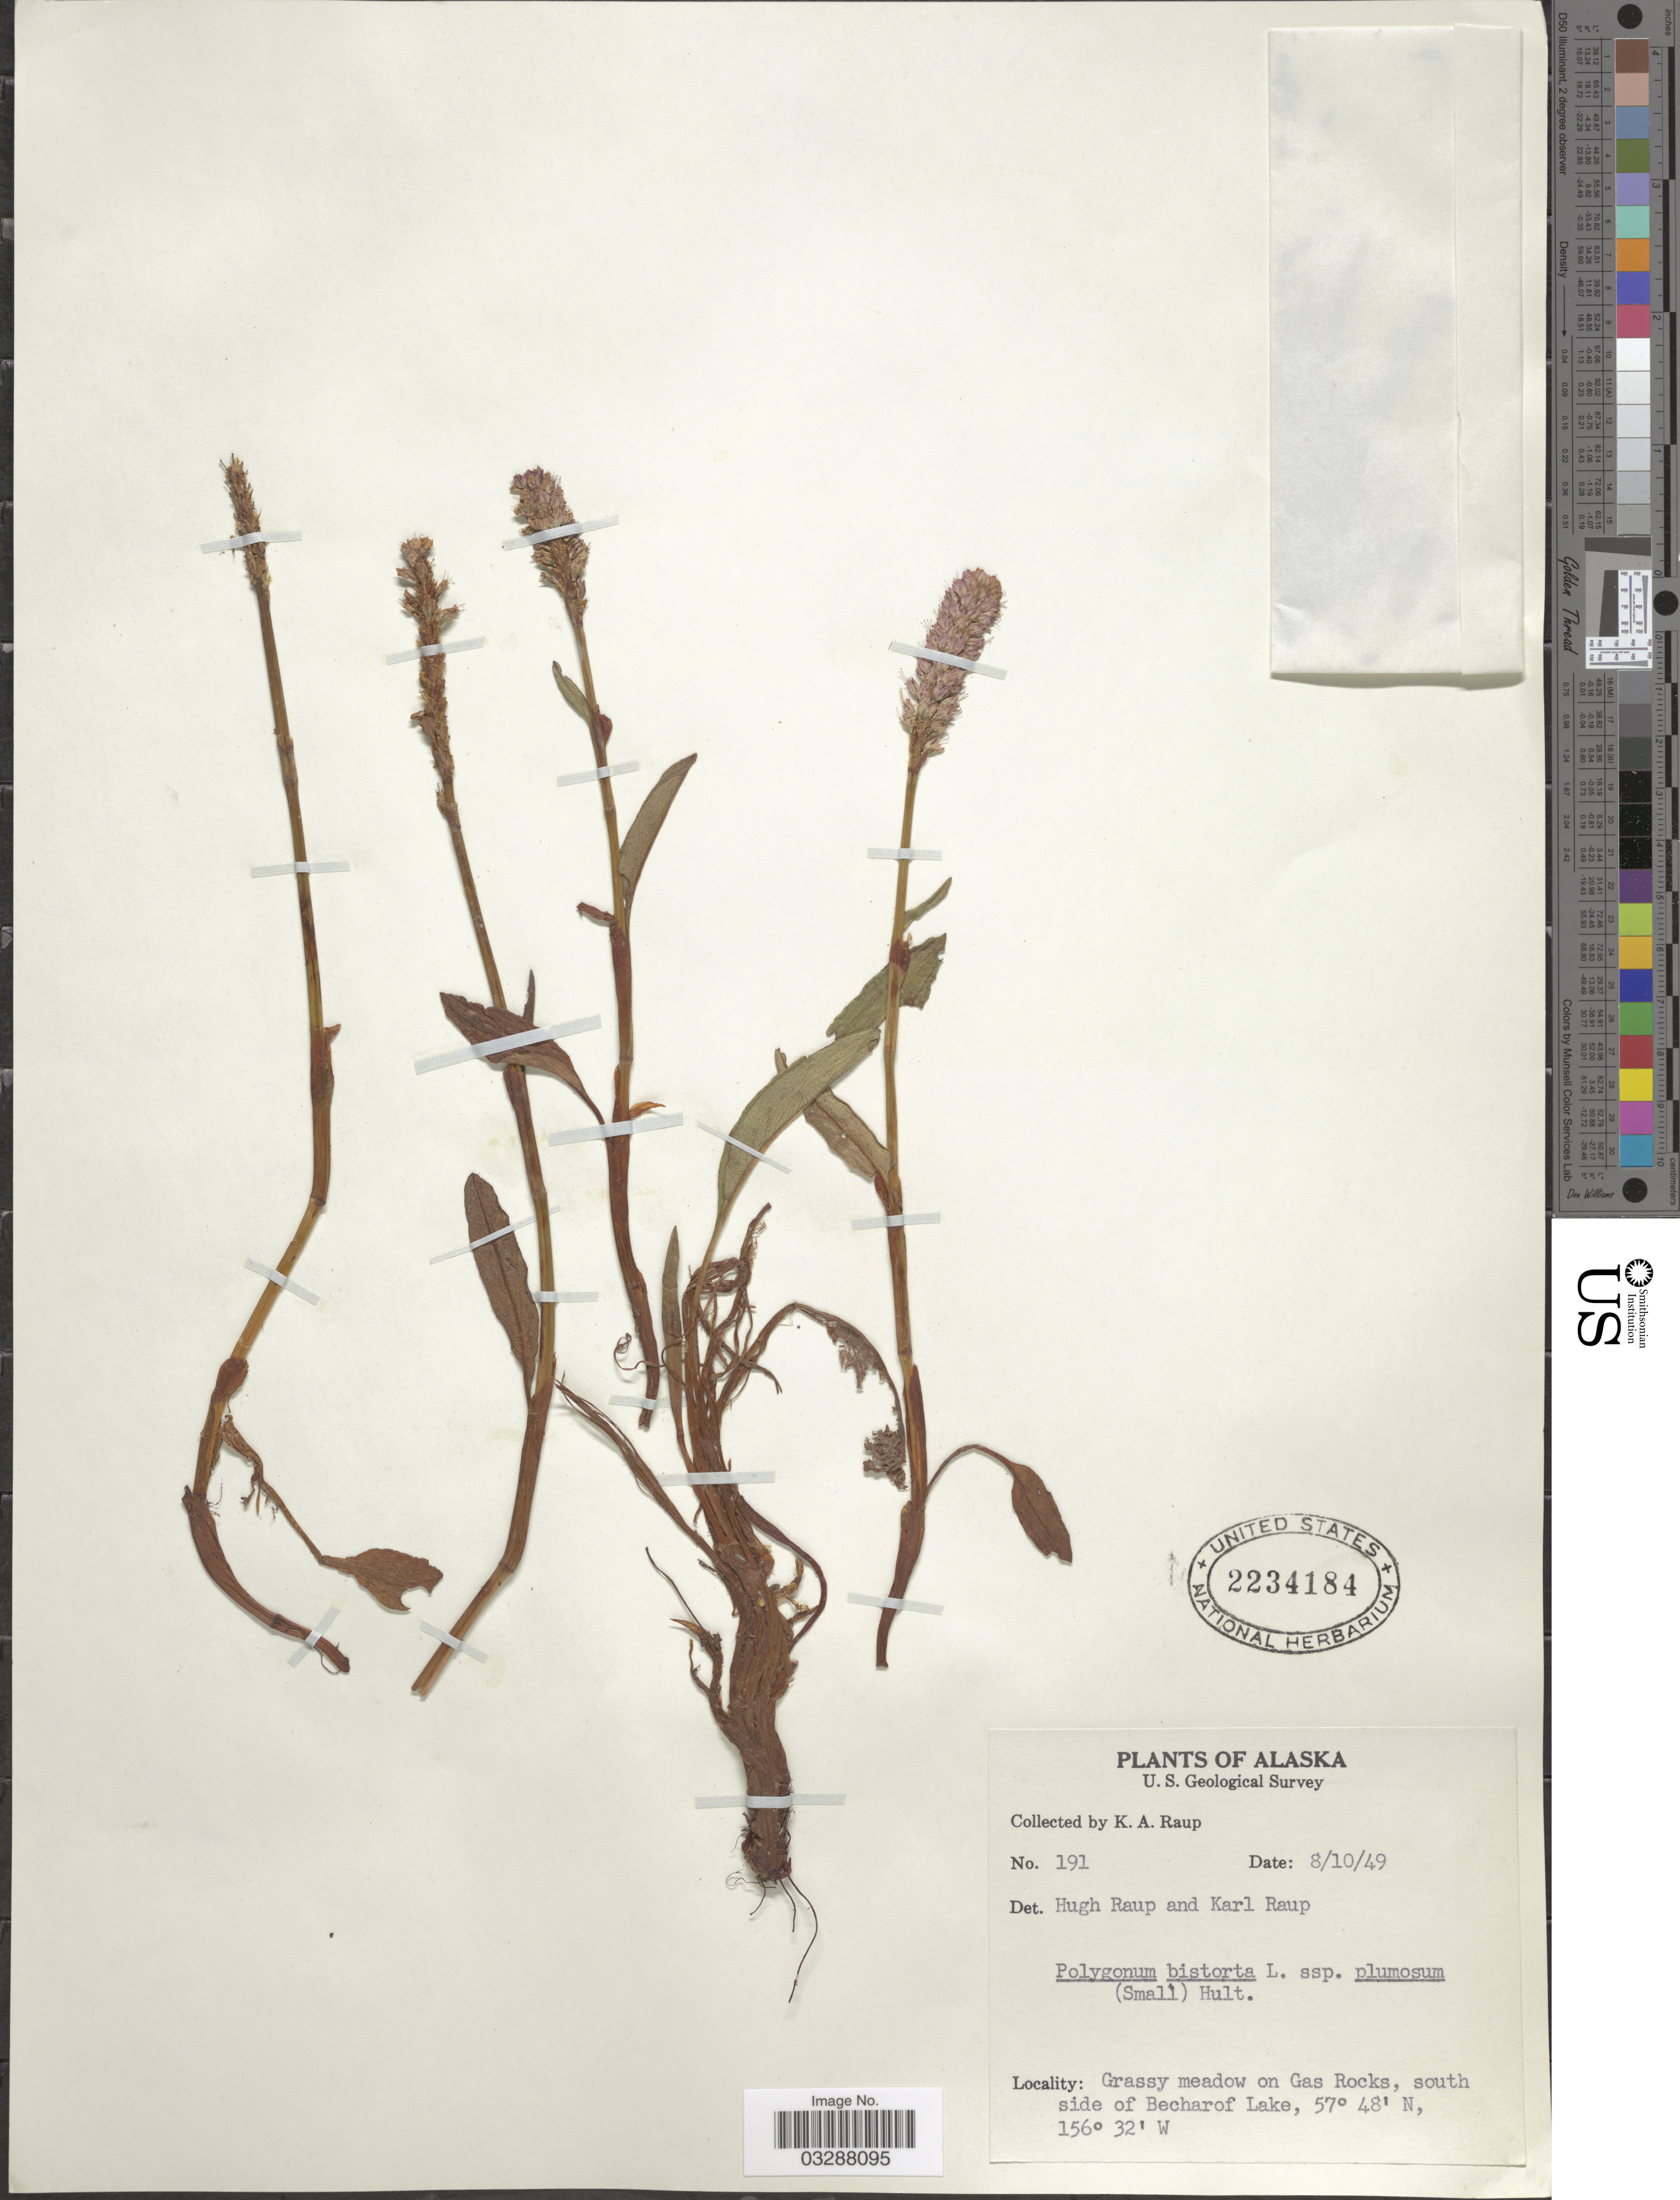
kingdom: Plantae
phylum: Tracheophyta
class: Magnoliopsida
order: Caryophyllales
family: Polygonaceae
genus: Bistorta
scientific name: Bistorta plumosa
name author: (Small) Greene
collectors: K. Raup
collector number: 191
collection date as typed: Transcribed d/m/y: 10/8/49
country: United States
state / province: Alaska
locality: Grassy meadow on Gas Rocks, south side of Becharof Lake.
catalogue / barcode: US 2234184